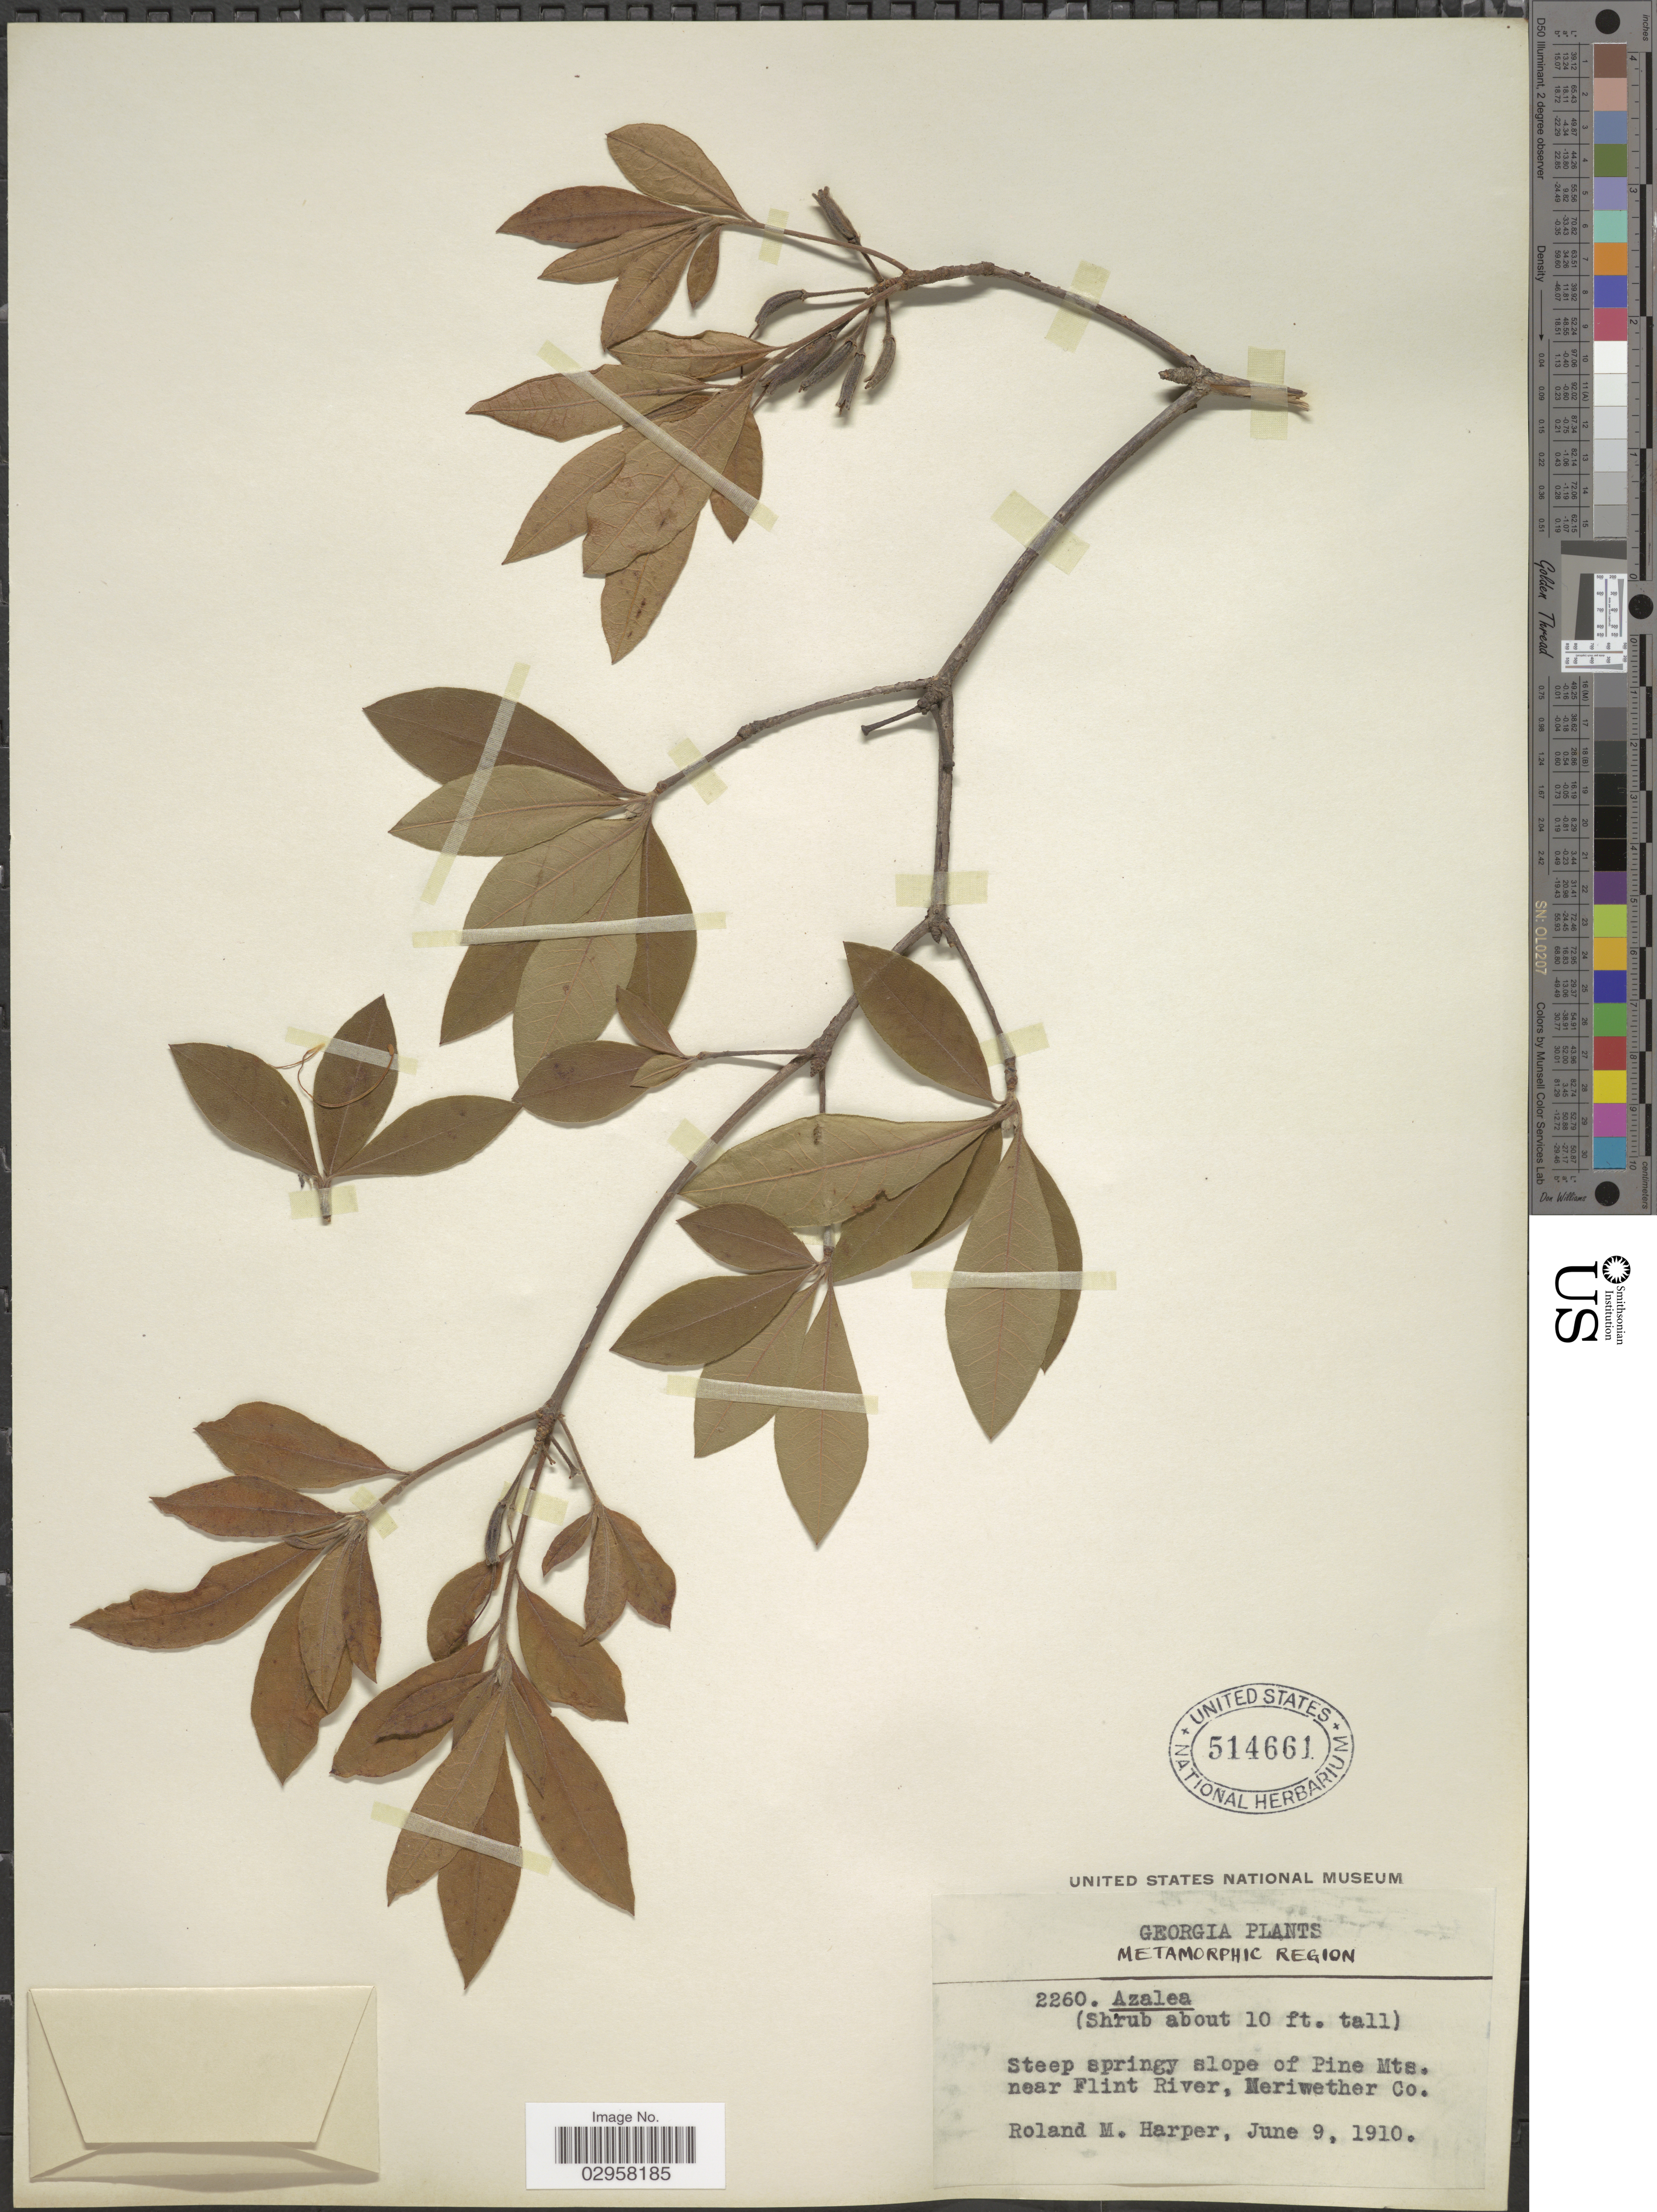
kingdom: Plantae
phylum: Tracheophyta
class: Magnoliopsida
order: Ericales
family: Ericaceae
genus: Rhododendron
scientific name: Rhododendron canescens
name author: (Michx.) Sweet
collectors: R. M. Harper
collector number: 2260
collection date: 1910-06-09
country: United States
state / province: Georgia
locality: Steep springy slope of Pine Mts. near Flint River, Meriwether Co.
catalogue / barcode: US 514661